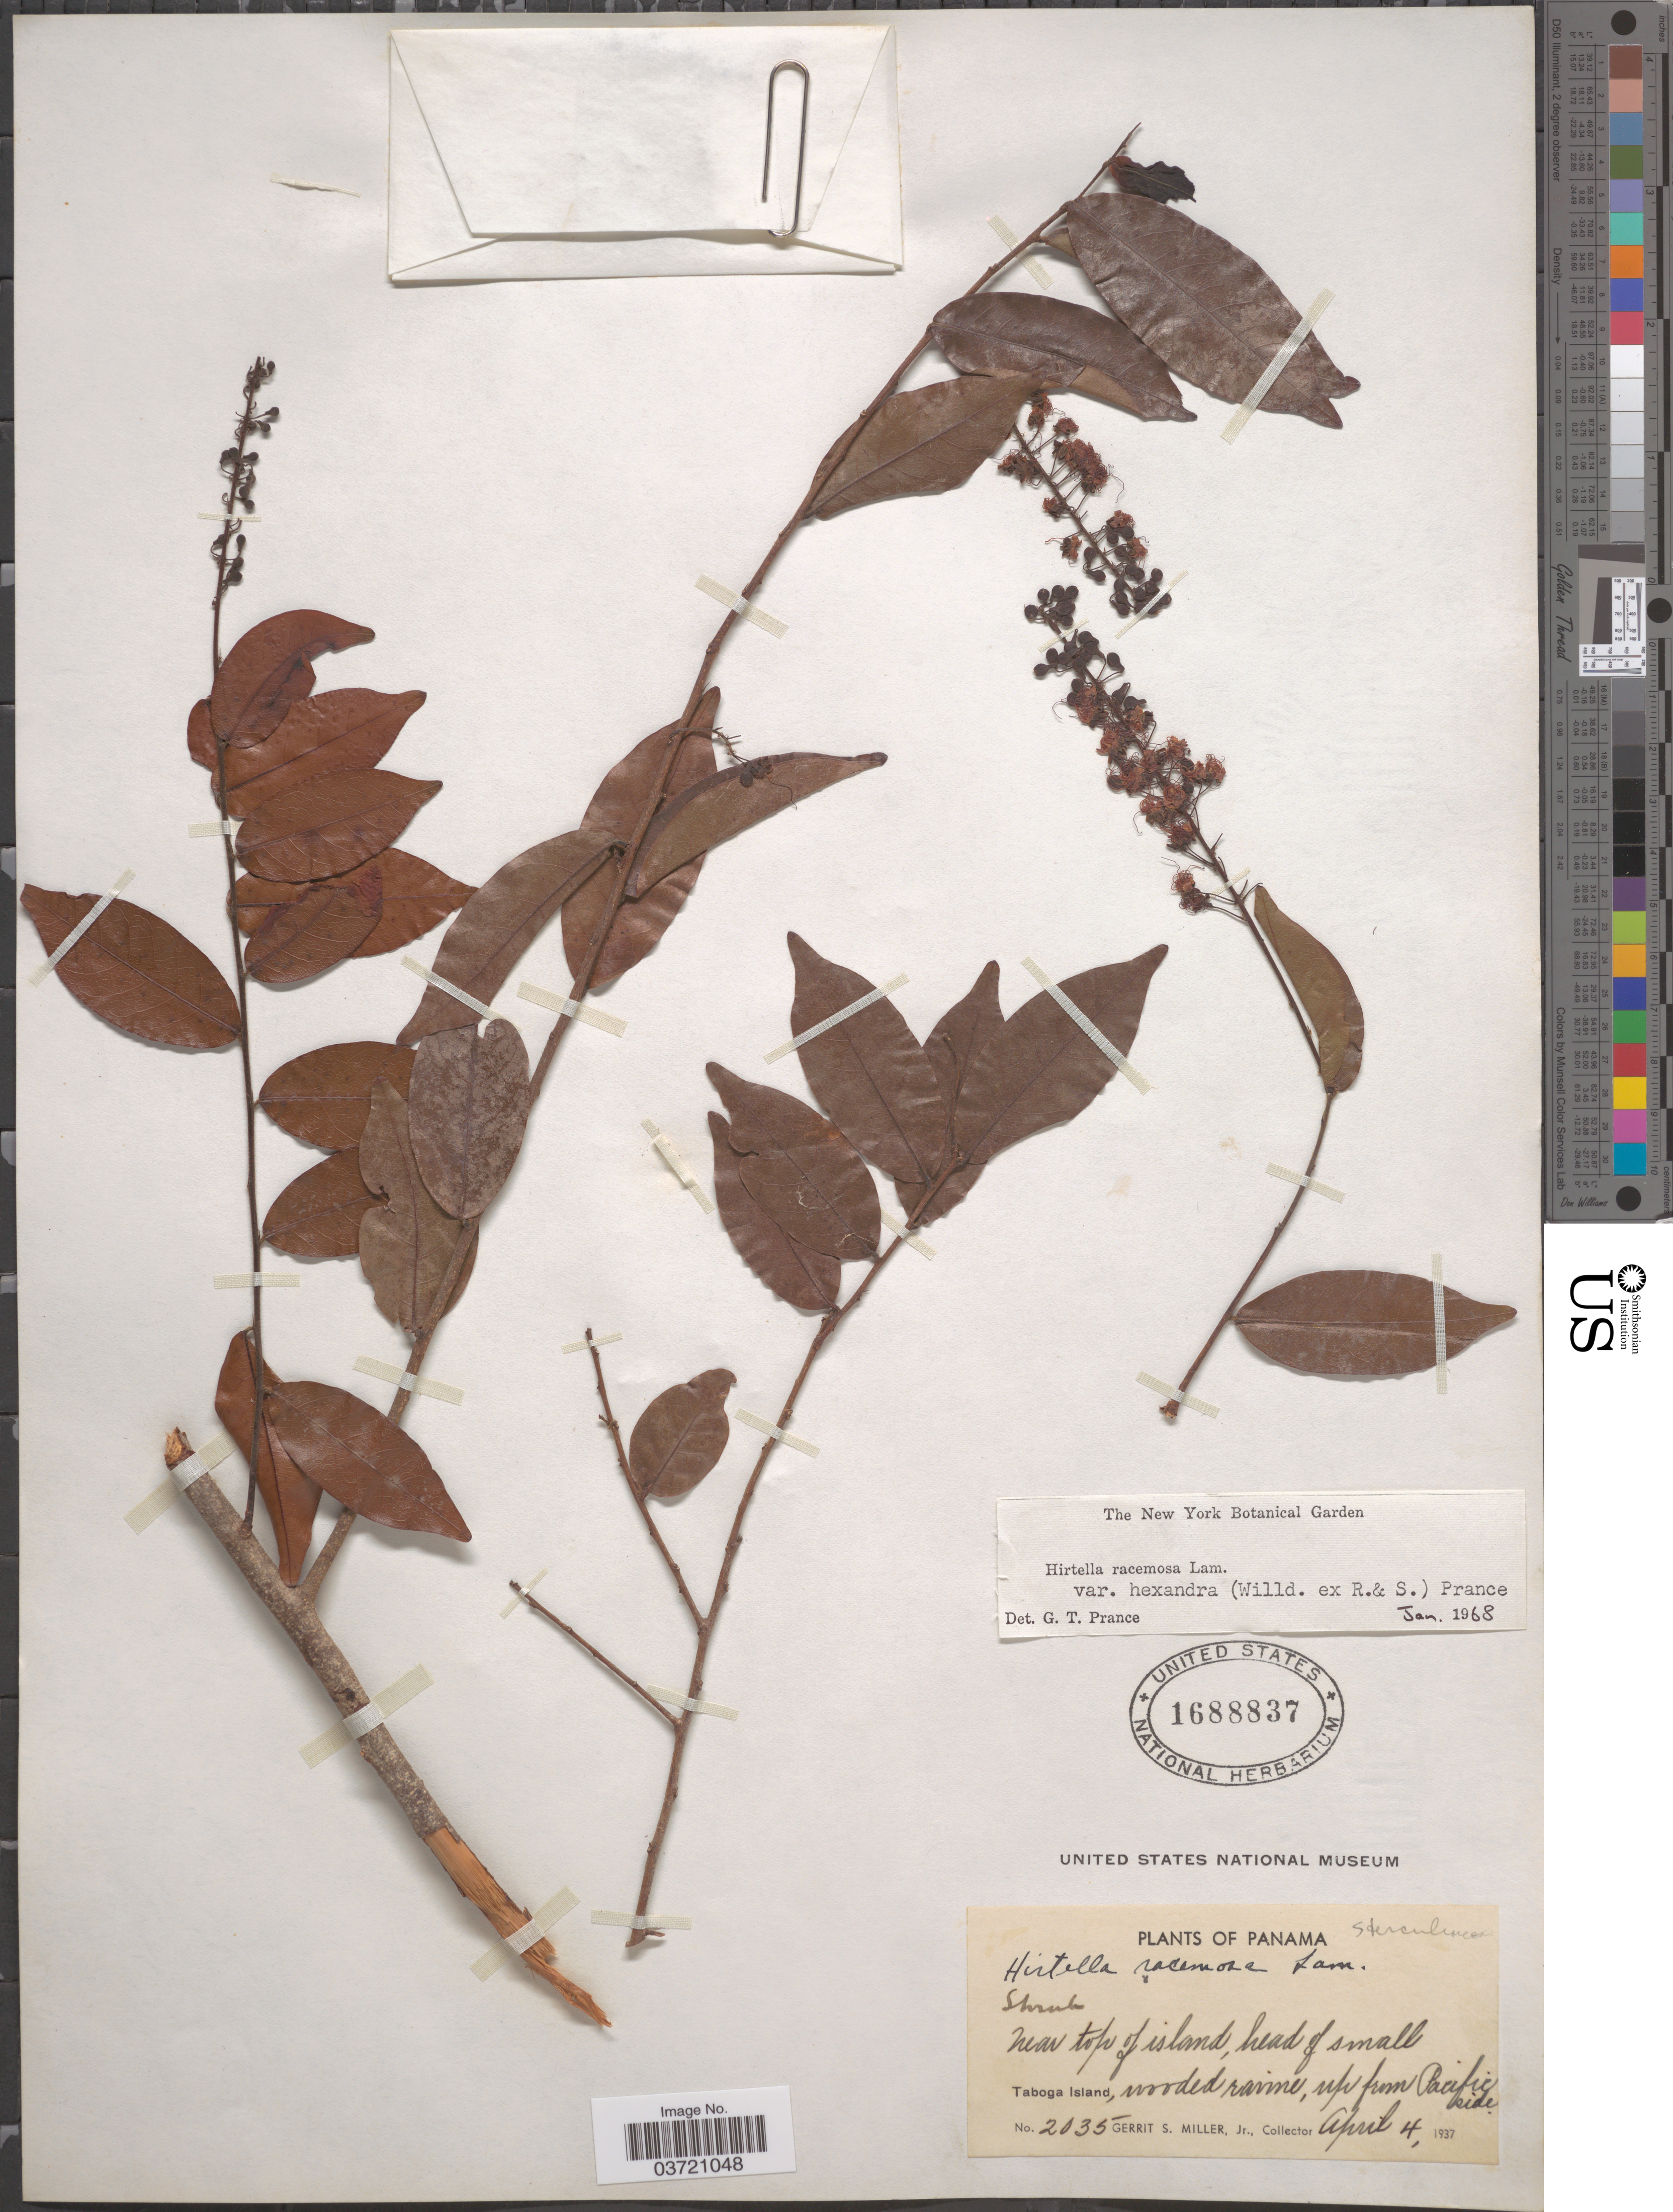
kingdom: Plantae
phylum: Tracheophyta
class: Magnoliopsida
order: Malpighiales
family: Chrysobalanaceae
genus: Hirtella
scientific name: Hirtella racemosa var. hexandra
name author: (Willd. ex Roem. & Schult.) Prance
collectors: G. S. Miller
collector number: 2035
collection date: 1937-04-04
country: Panama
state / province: Panamá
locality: Near top of island, head of small wooded ravine, up from Pacific side. Taboga Island.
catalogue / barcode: US 1688837